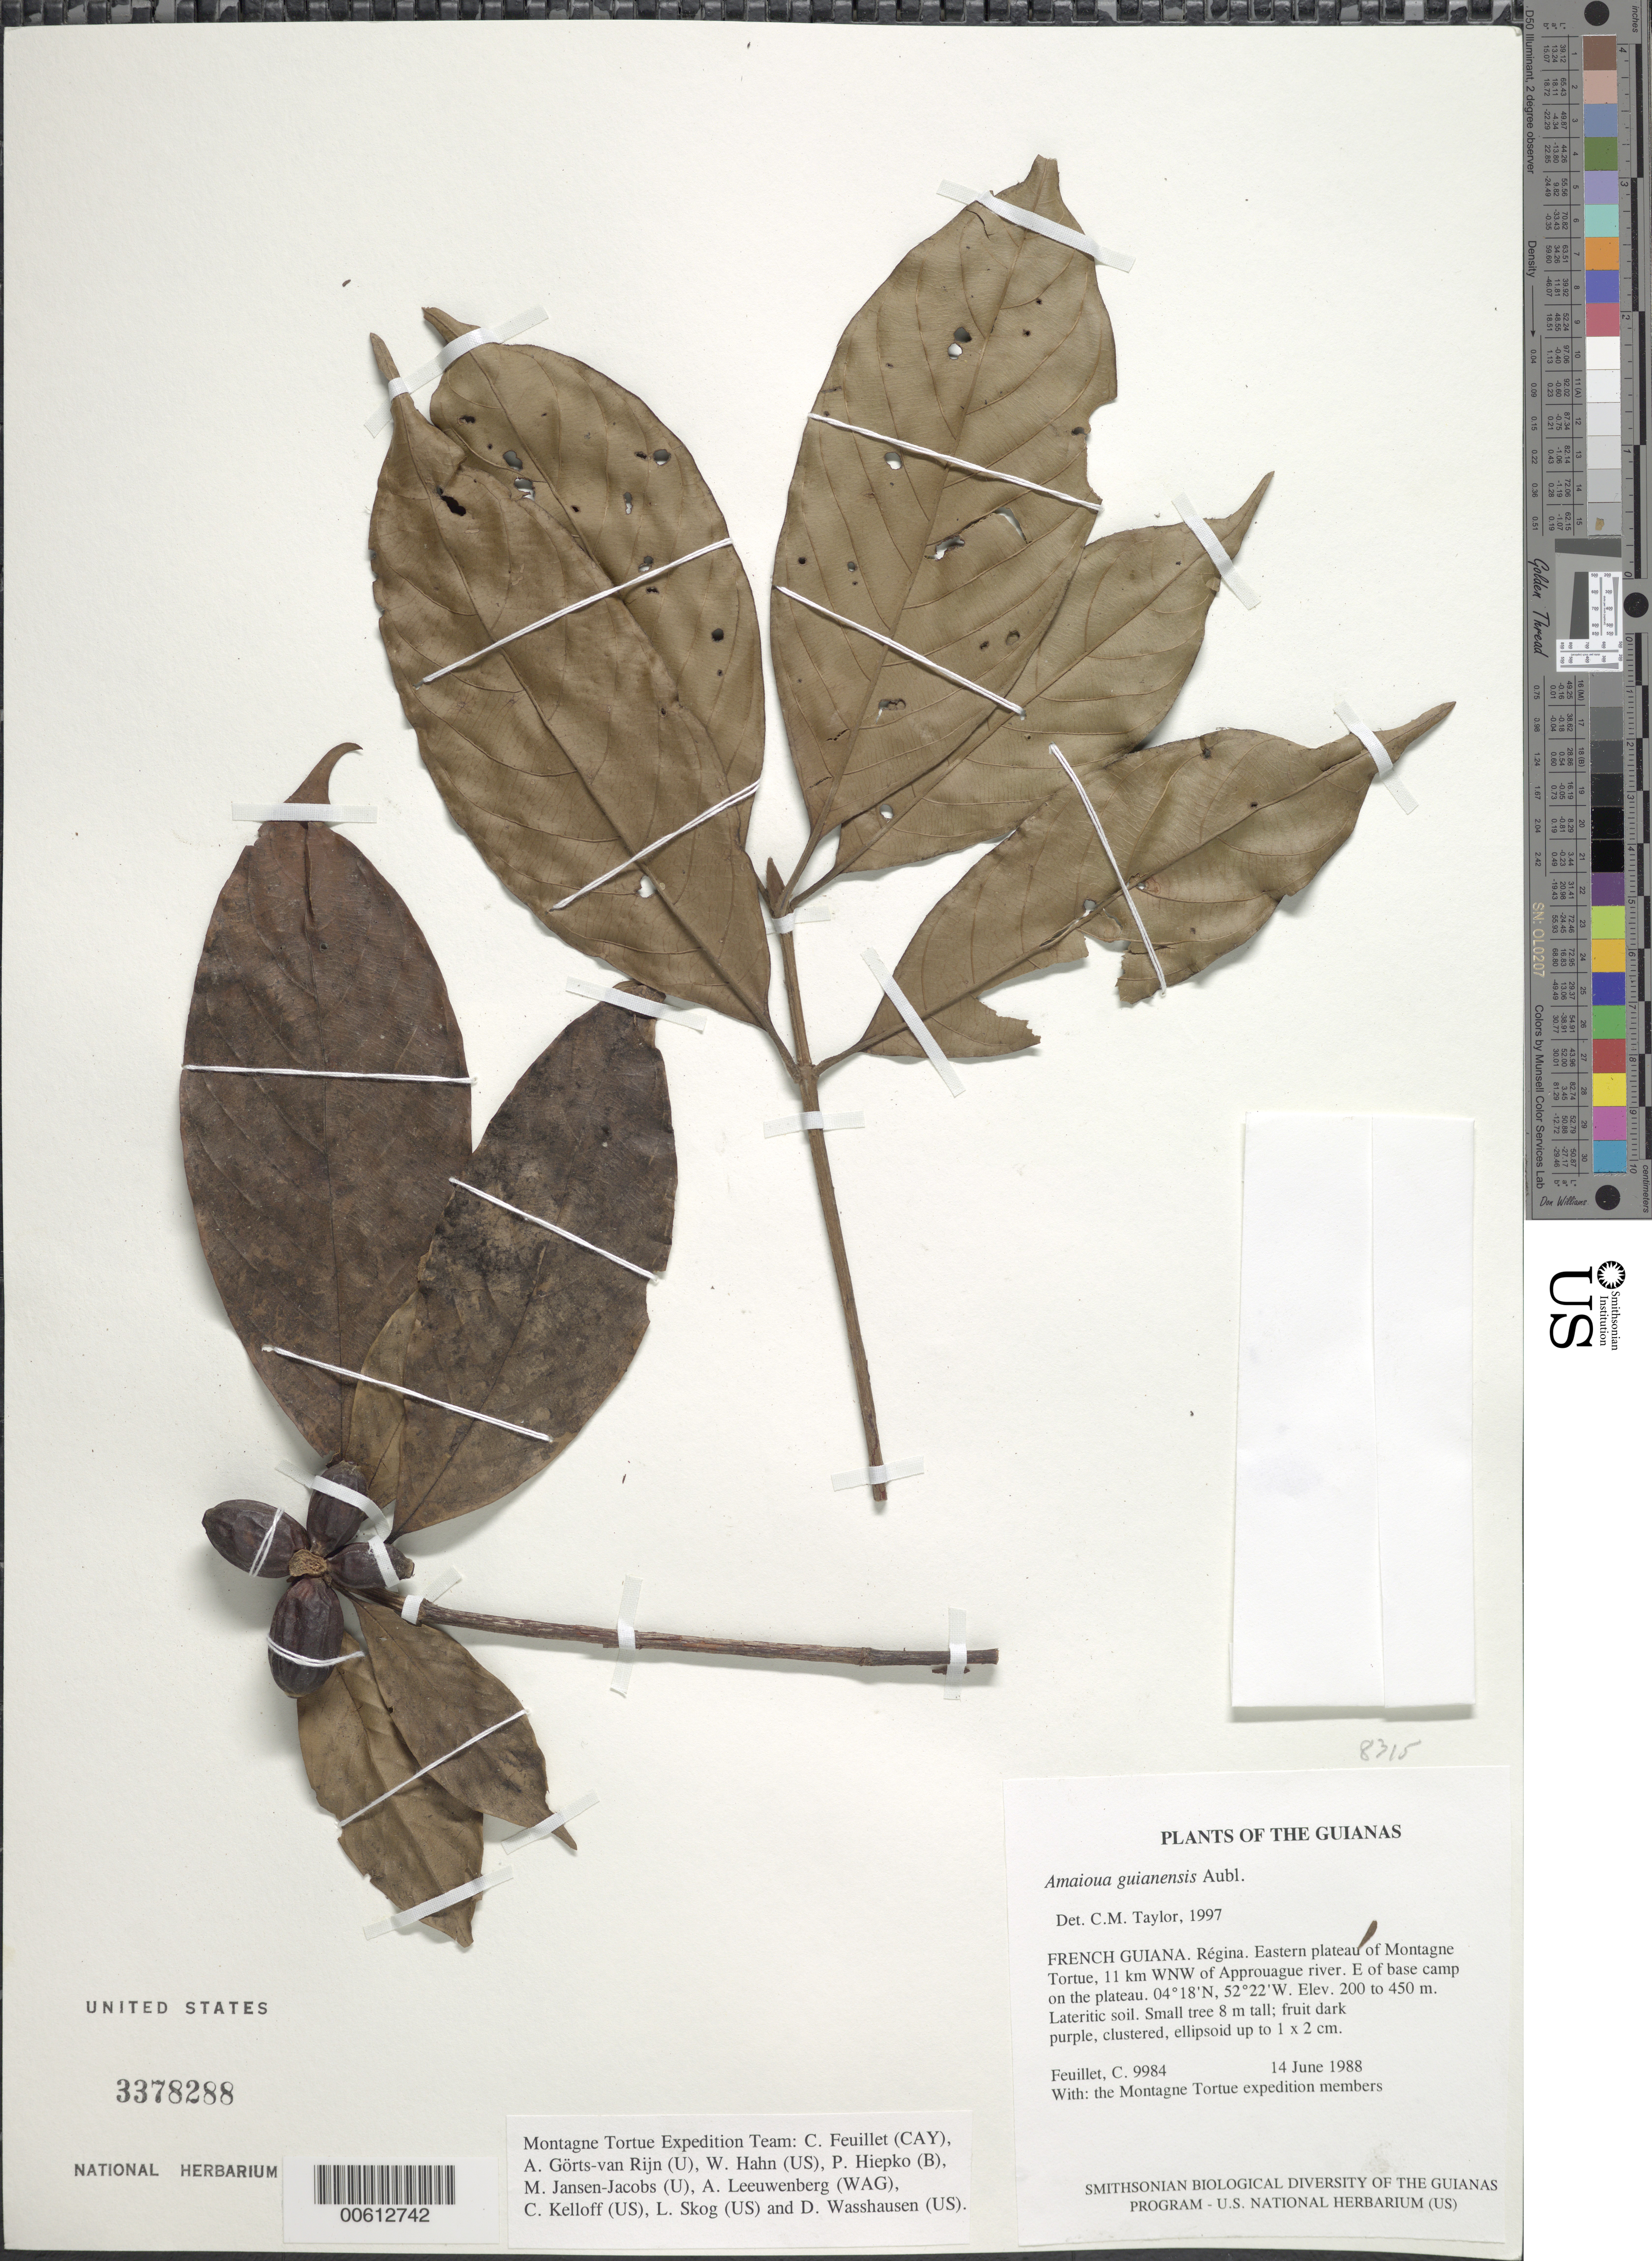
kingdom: Plantae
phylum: Tracheophyta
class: Magnoliopsida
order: Gentianales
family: Rubiaceae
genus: Amaioua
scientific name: Amaioua guianensis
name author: Aubl.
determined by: Taylor, Charlotte M.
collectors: C. Feuillet & Montagne Torte Exped. members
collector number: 9984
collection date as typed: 14 June 1988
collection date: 1988-06-14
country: French Guiana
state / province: Cayenne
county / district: Regina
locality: Eastern plateau of Montagne Tortue, 11 km WNW of Approuague river. E of base camp on the plateau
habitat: Lateritic soil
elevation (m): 200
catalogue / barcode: US 3378288